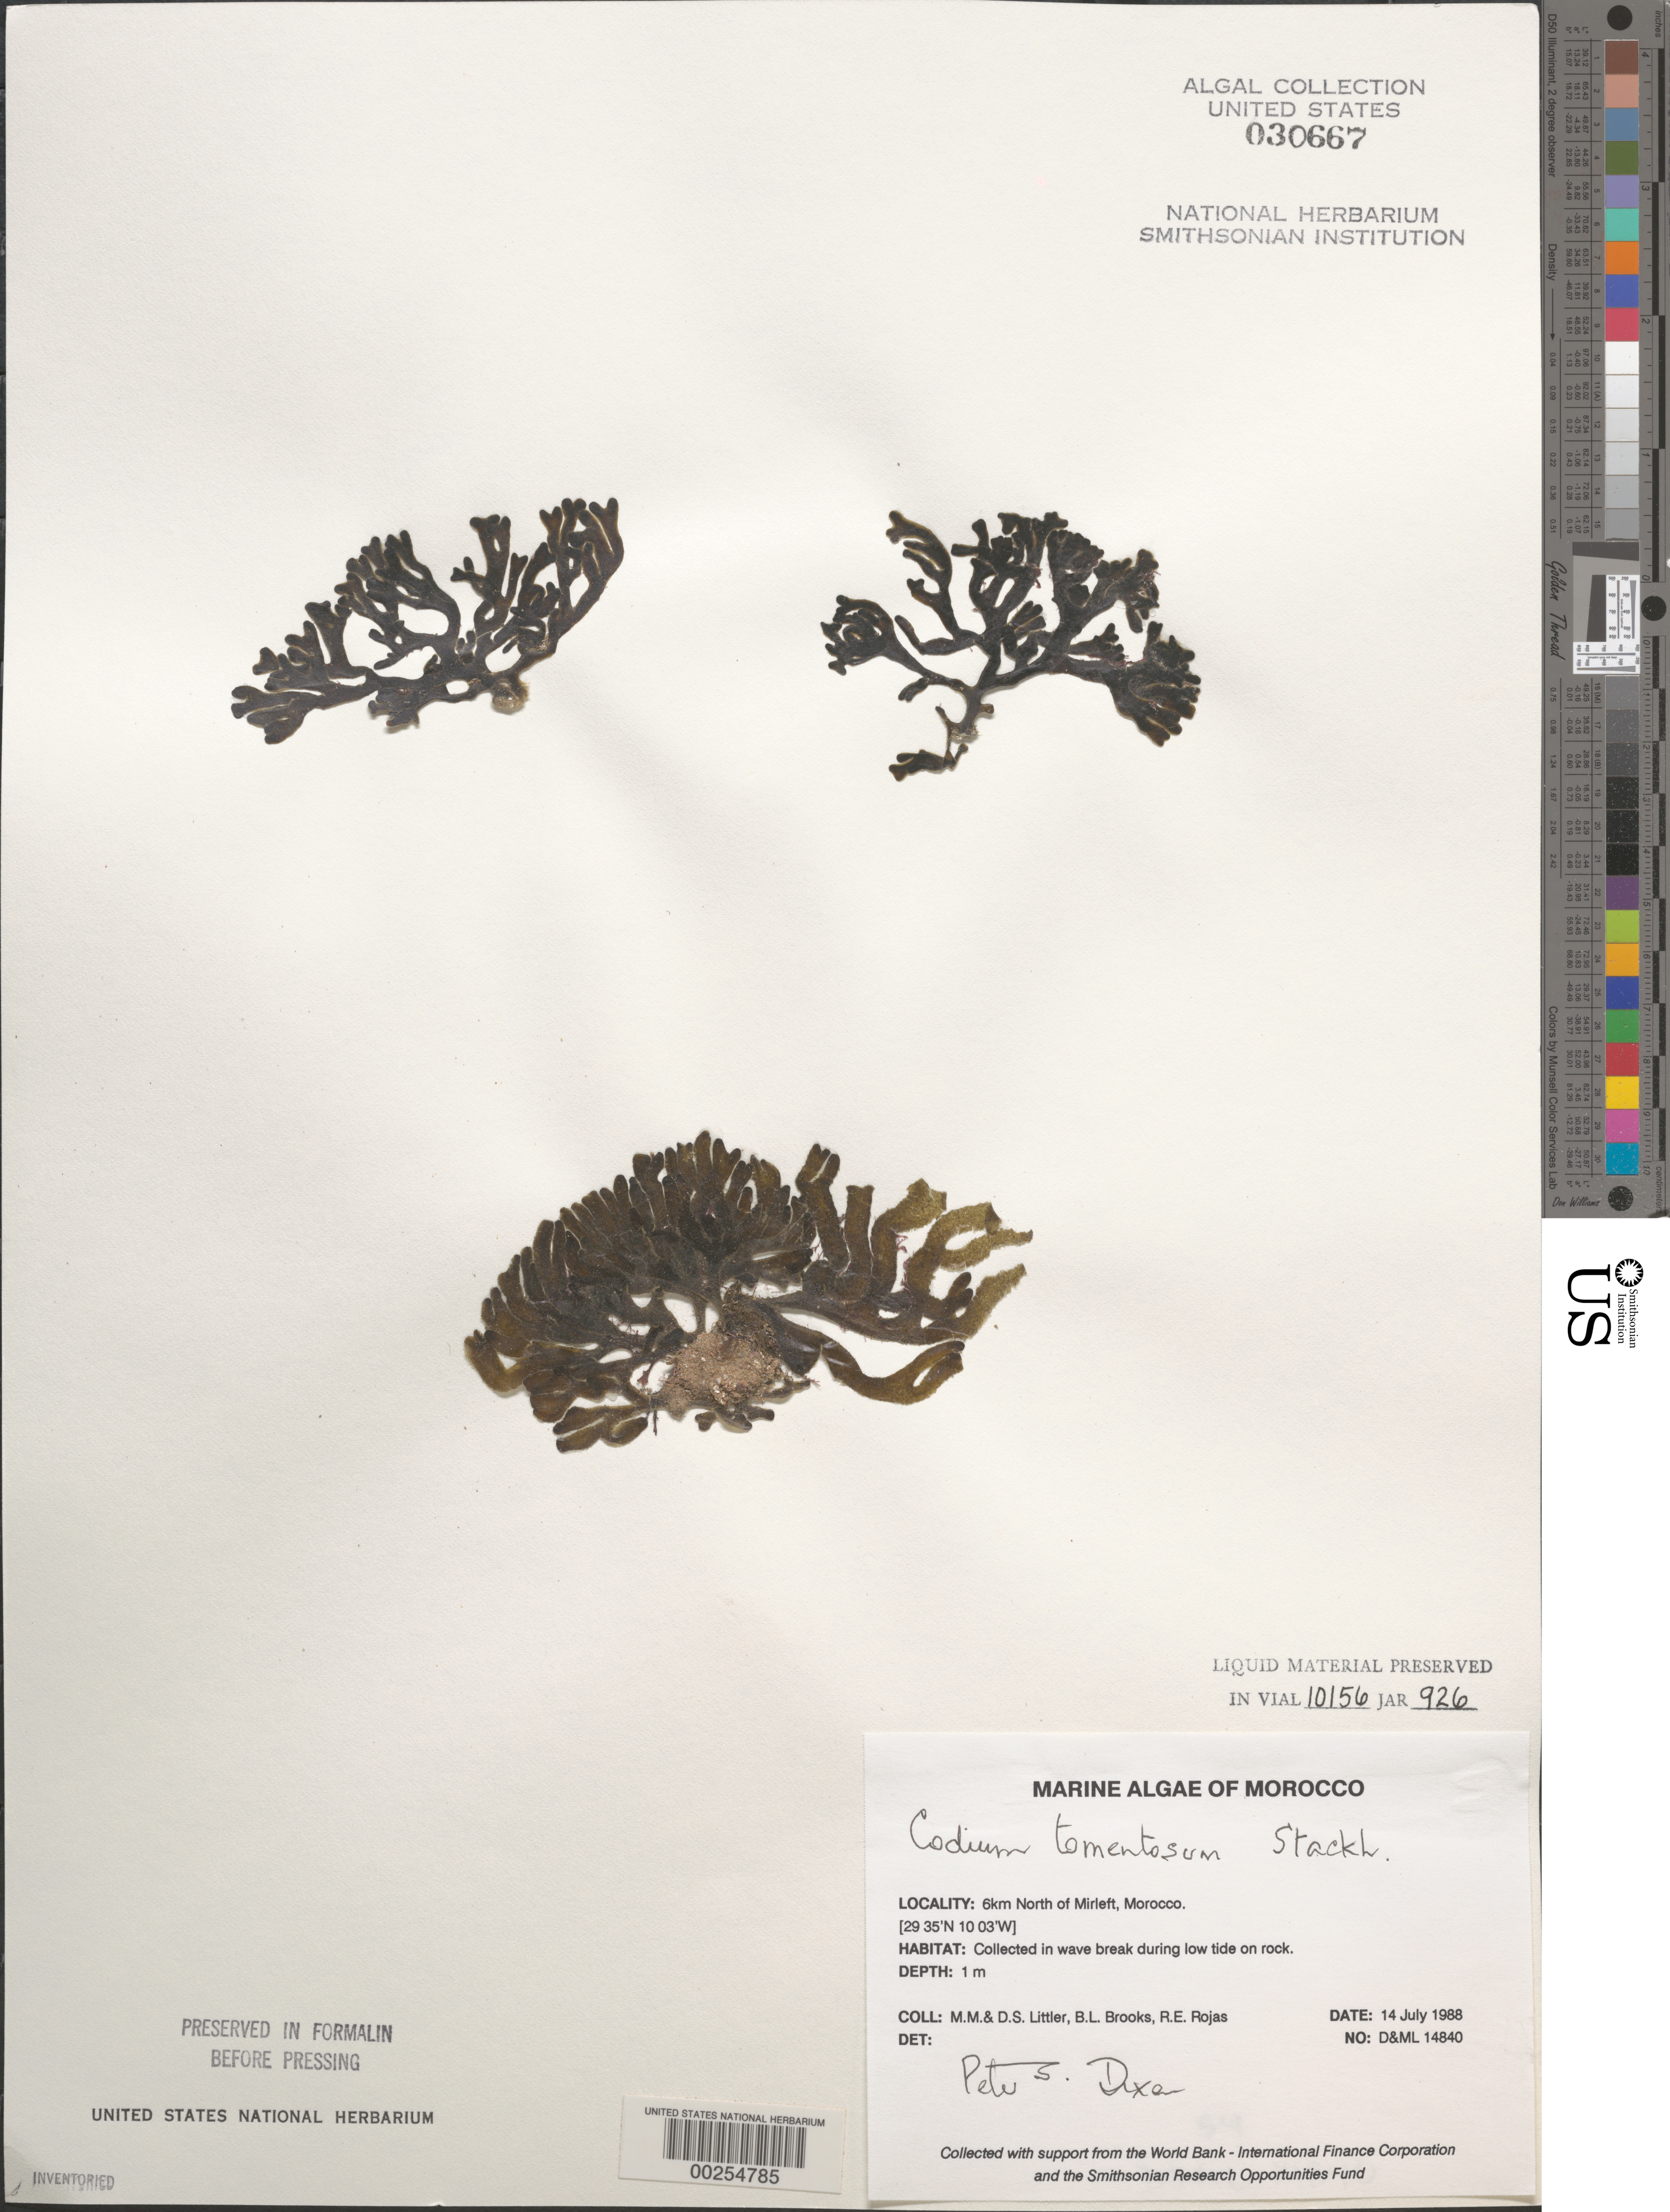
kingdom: Plantae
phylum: Chlorophyta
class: Ulvophyceae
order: Bryopsidales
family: Codiaceae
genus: Codium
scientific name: Codium tomentosum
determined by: Dixon, P. S.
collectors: M. M. Littler, D. S. Littler, B. Brooks & R. Rojas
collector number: D&ML 14840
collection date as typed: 14 Jul 1988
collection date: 1988-07-14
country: Morocco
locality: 6 km north of Mirleft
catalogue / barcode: US 30667